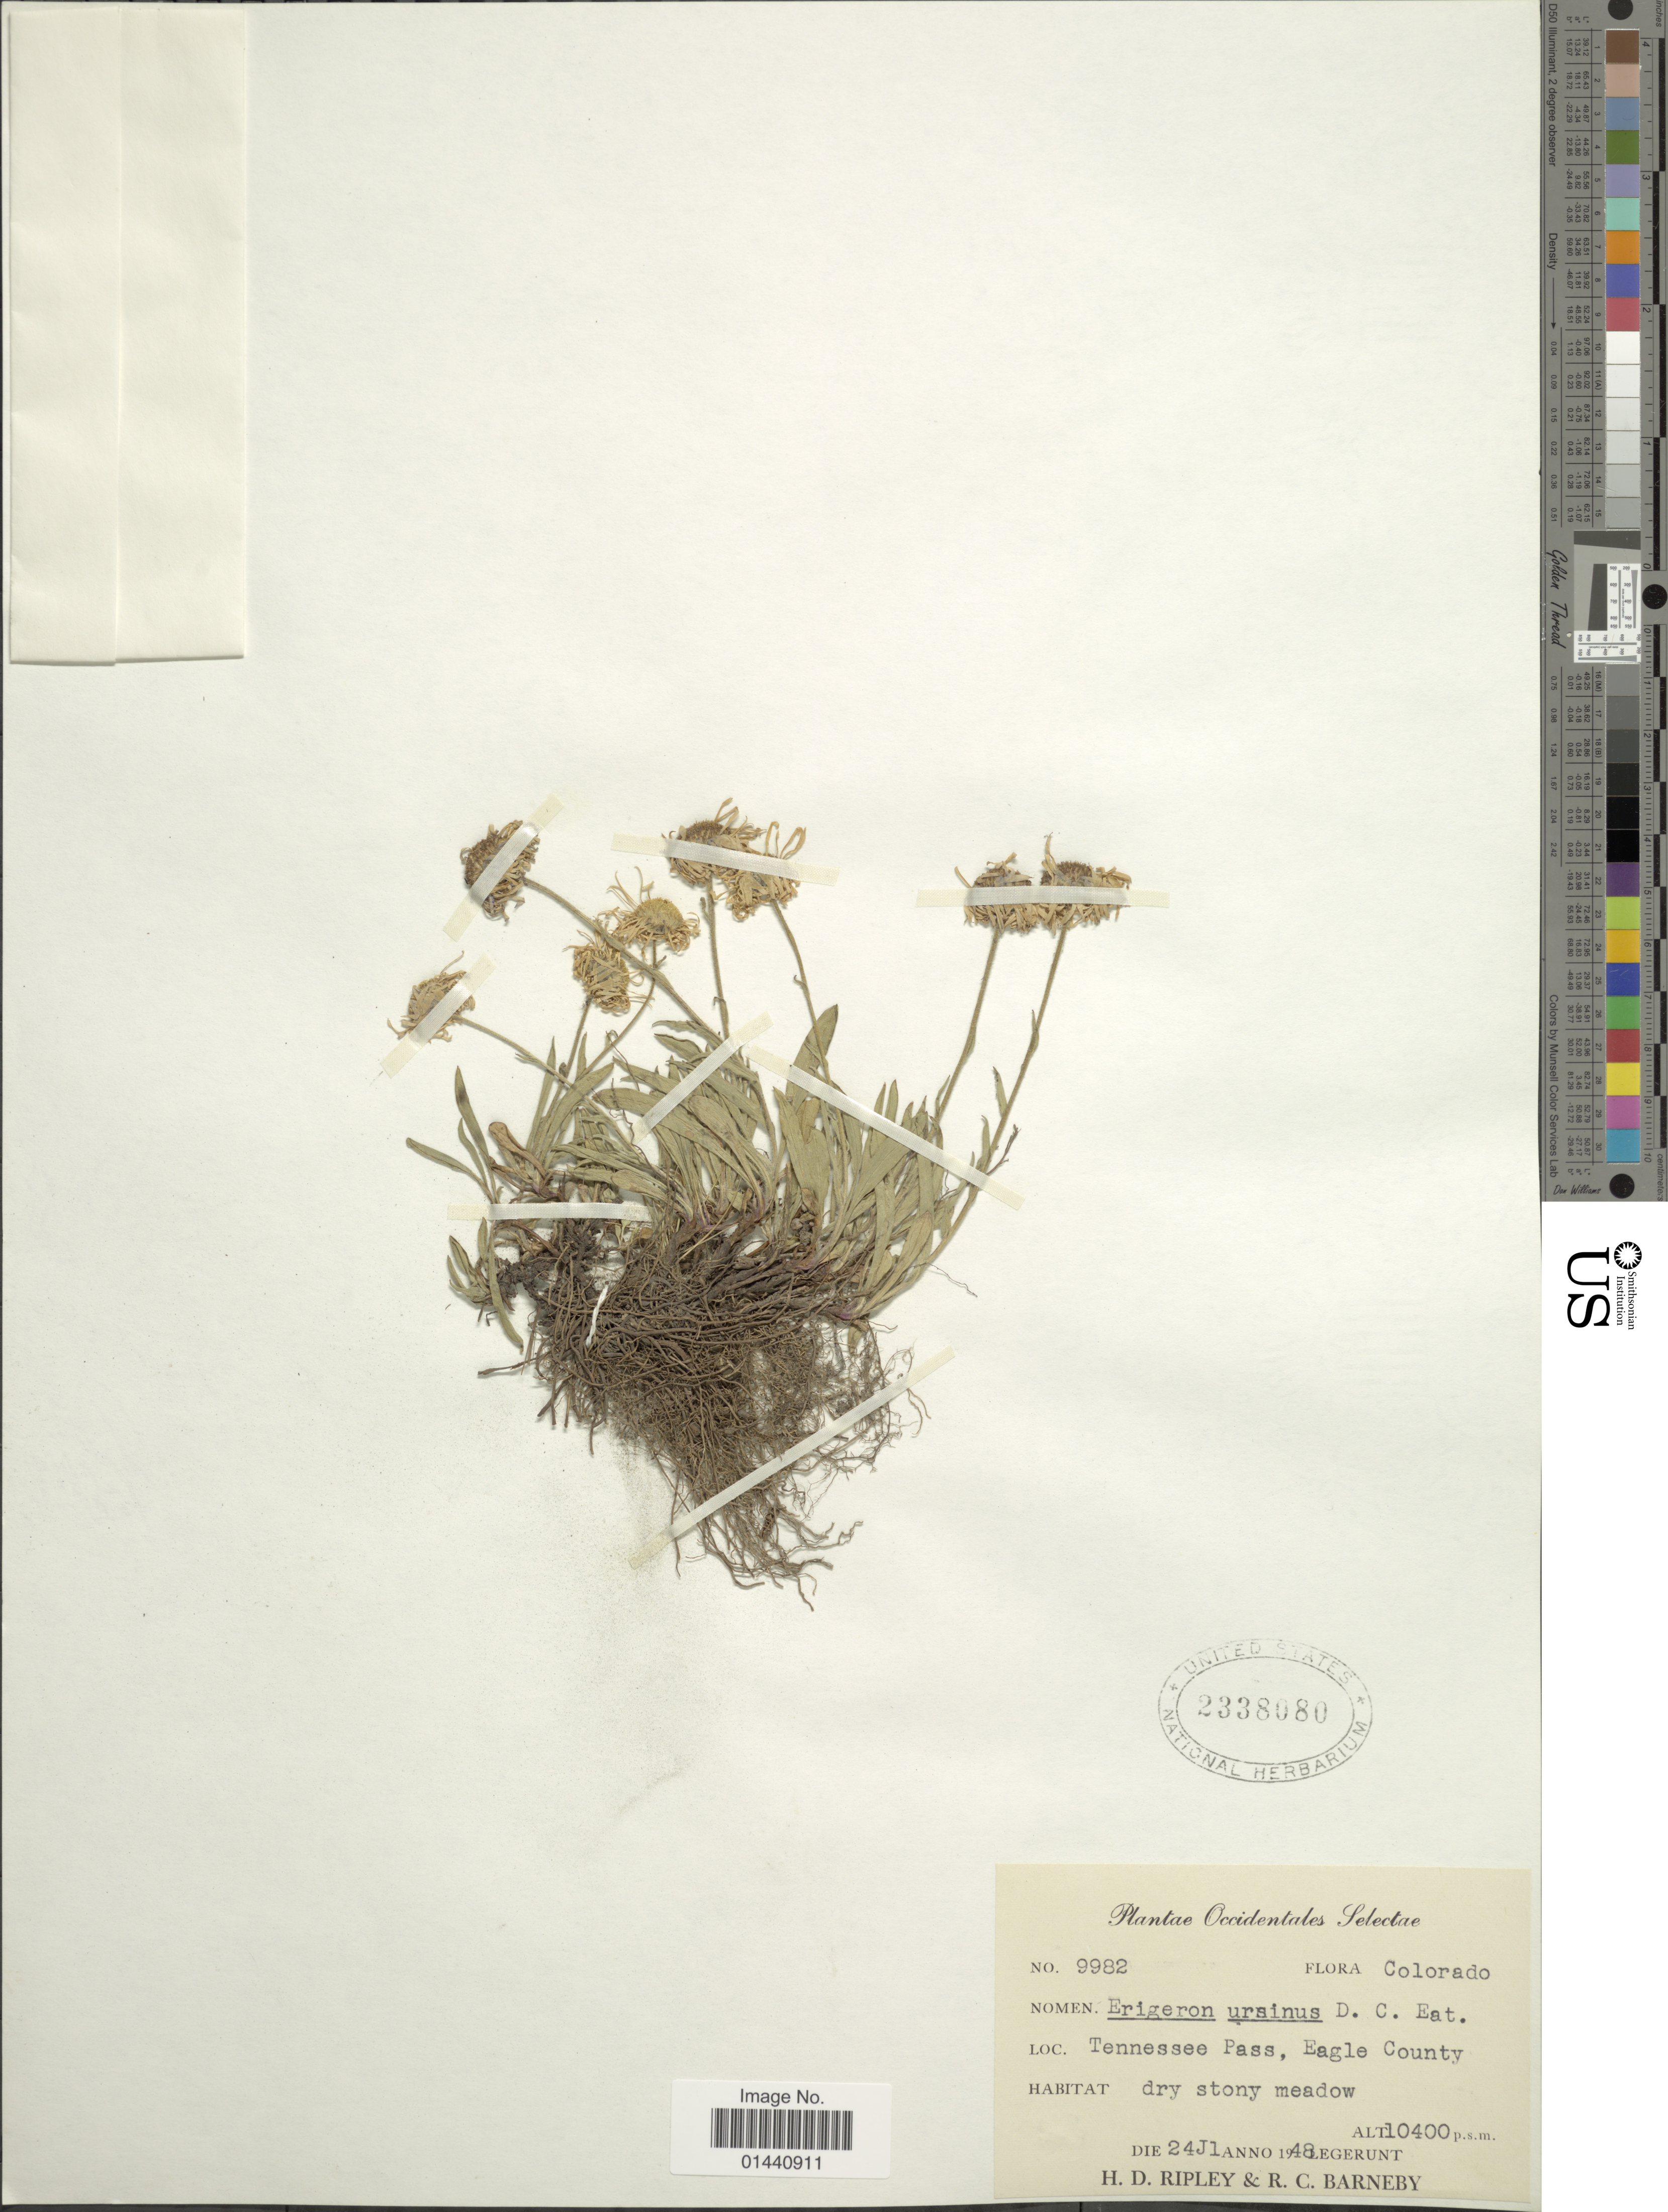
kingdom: Plantae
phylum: Tracheophyta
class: Magnoliopsida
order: Asterales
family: Asteraceae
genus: Erigeron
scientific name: Erigeron ursinus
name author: D.C. Eaton in C. King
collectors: H. Ripley & R. C. Barneby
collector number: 9982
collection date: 1948-01-24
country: United States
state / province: Colorado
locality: Occidentales Selectae. Tennessee Pass, Eagle County.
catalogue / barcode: US 2338080